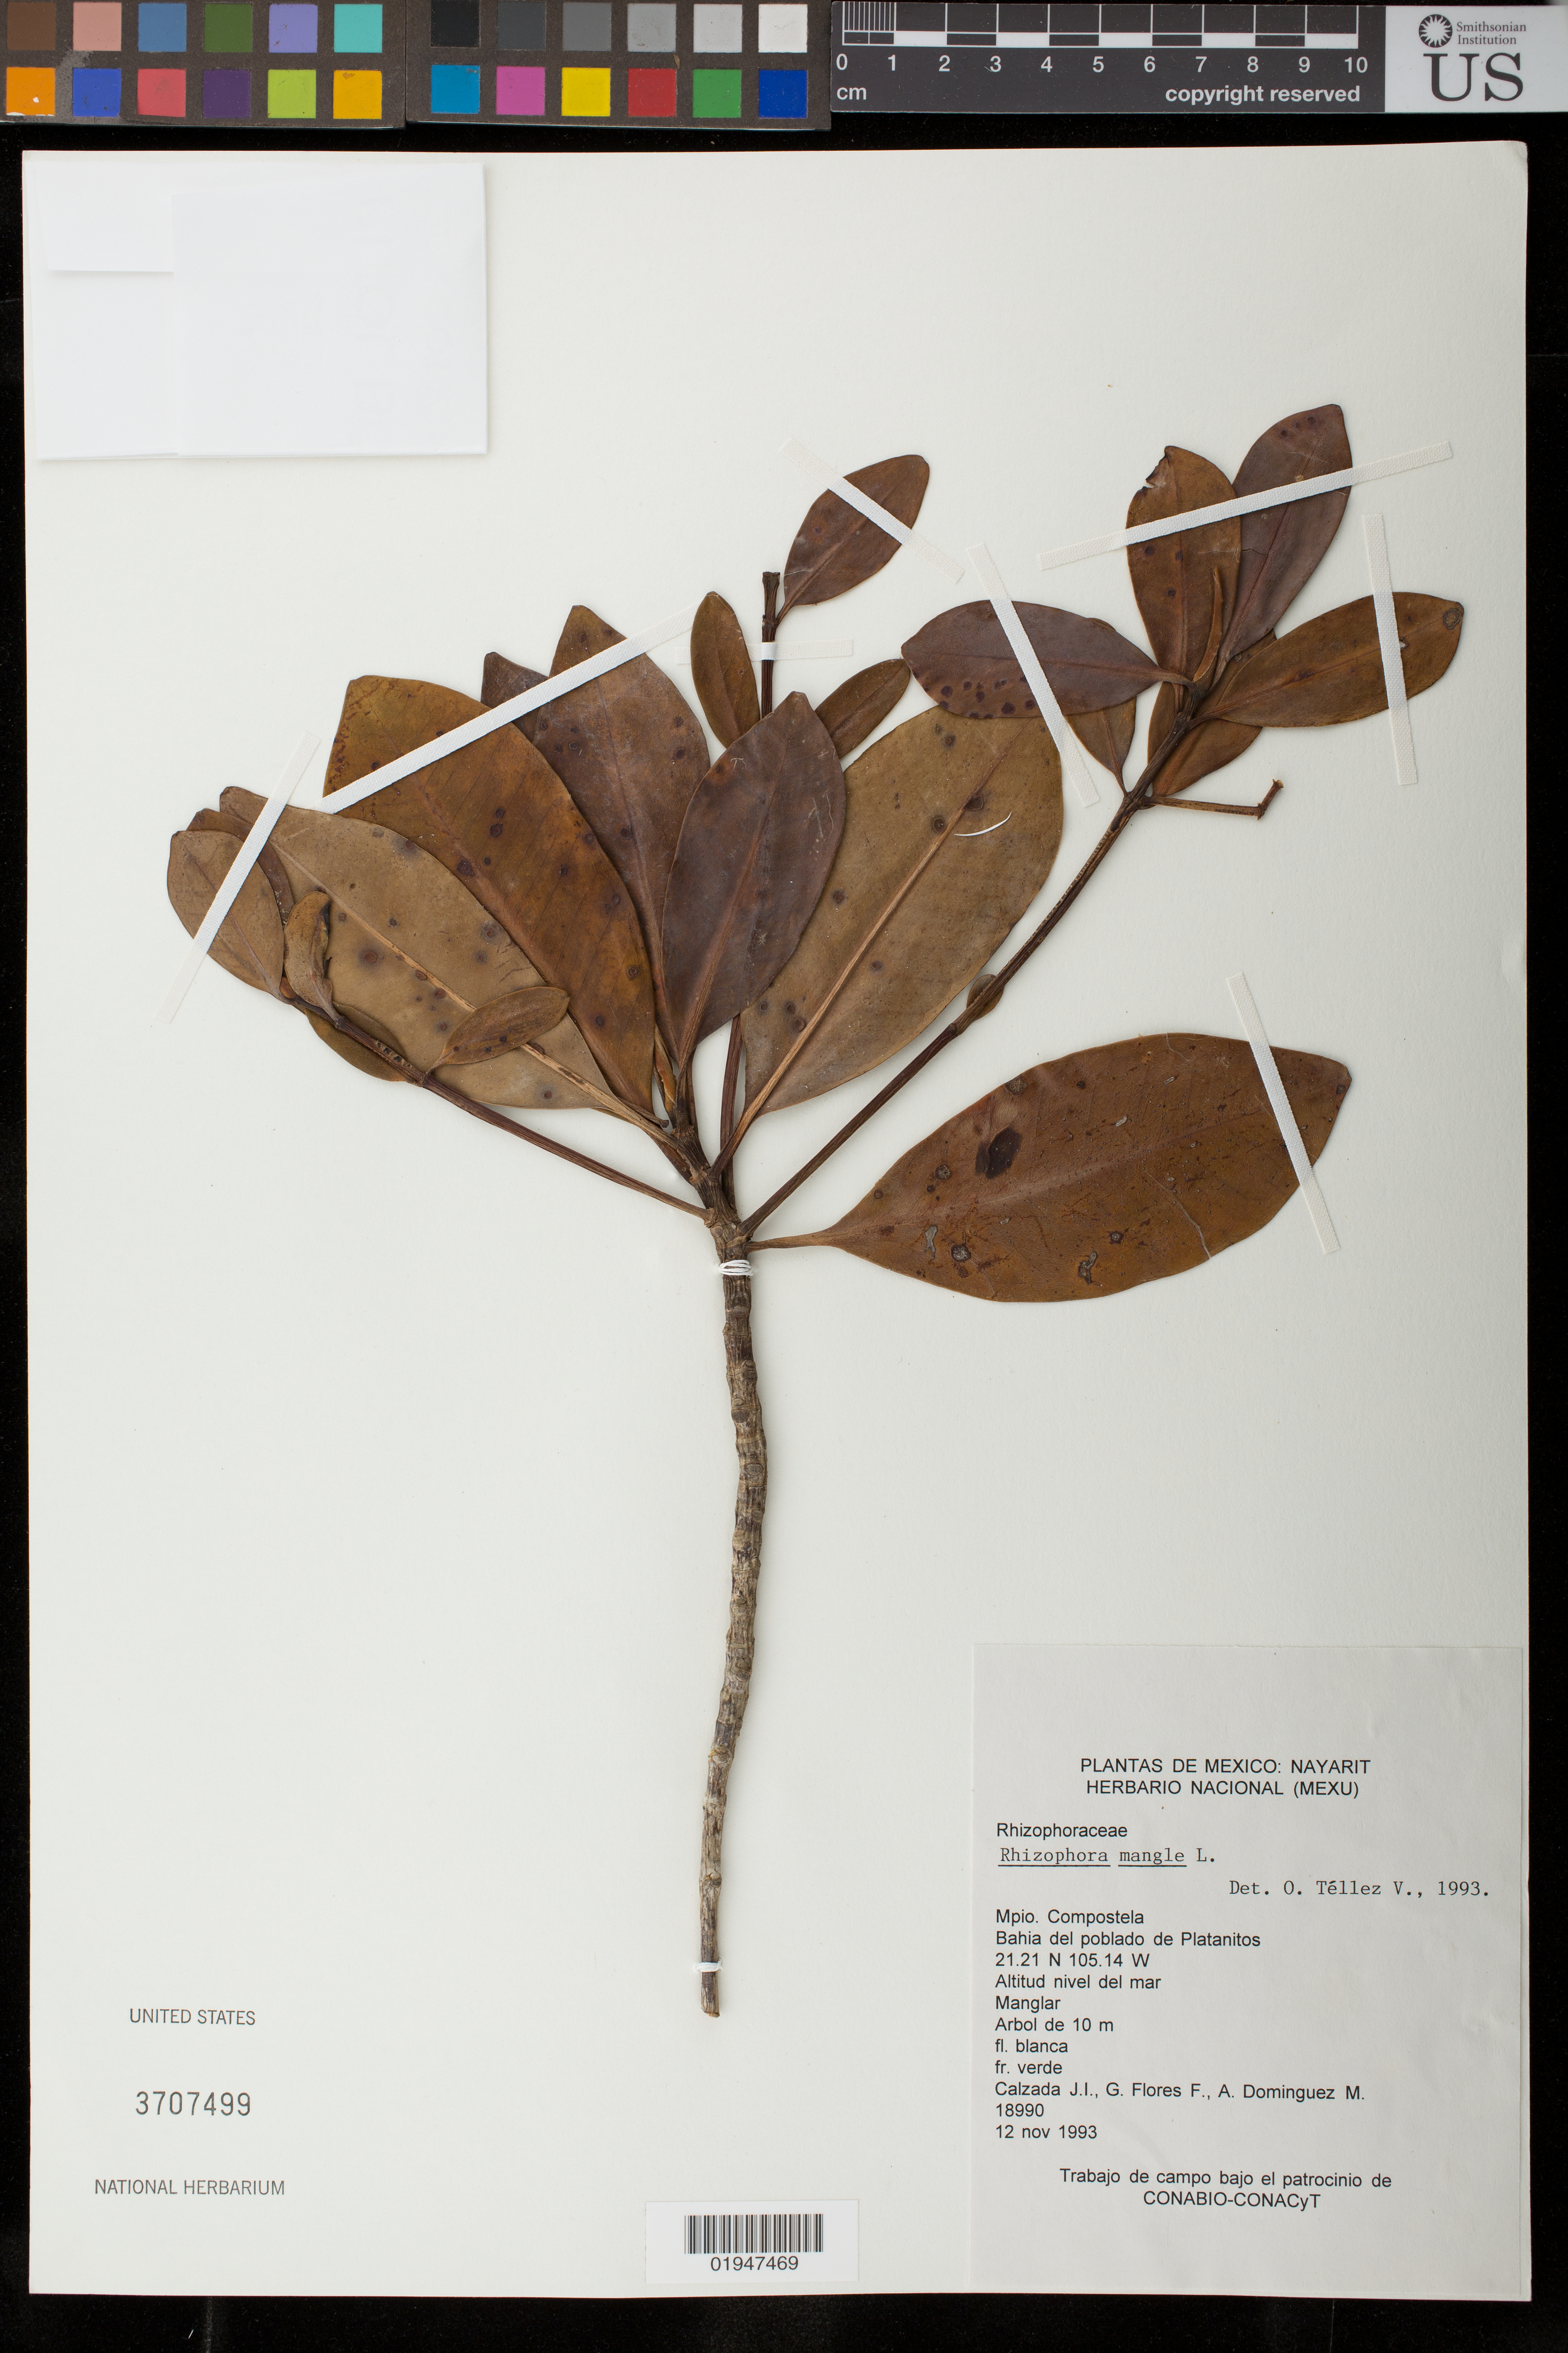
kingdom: Plantae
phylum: Tracheophyta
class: Magnoliopsida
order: Malpighiales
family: Rhizophoraceae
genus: Rhizophora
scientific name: Rhizophora mangle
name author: L.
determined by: Téllez V., Oswaldo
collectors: J. I. Calzada, G. Flores & A. Dominguez M.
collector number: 18990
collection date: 1993-11-12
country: Mexico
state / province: Nayarit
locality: Mpio. Compostela. Bahia del poblado de Platanitos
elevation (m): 0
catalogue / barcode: US 3707499